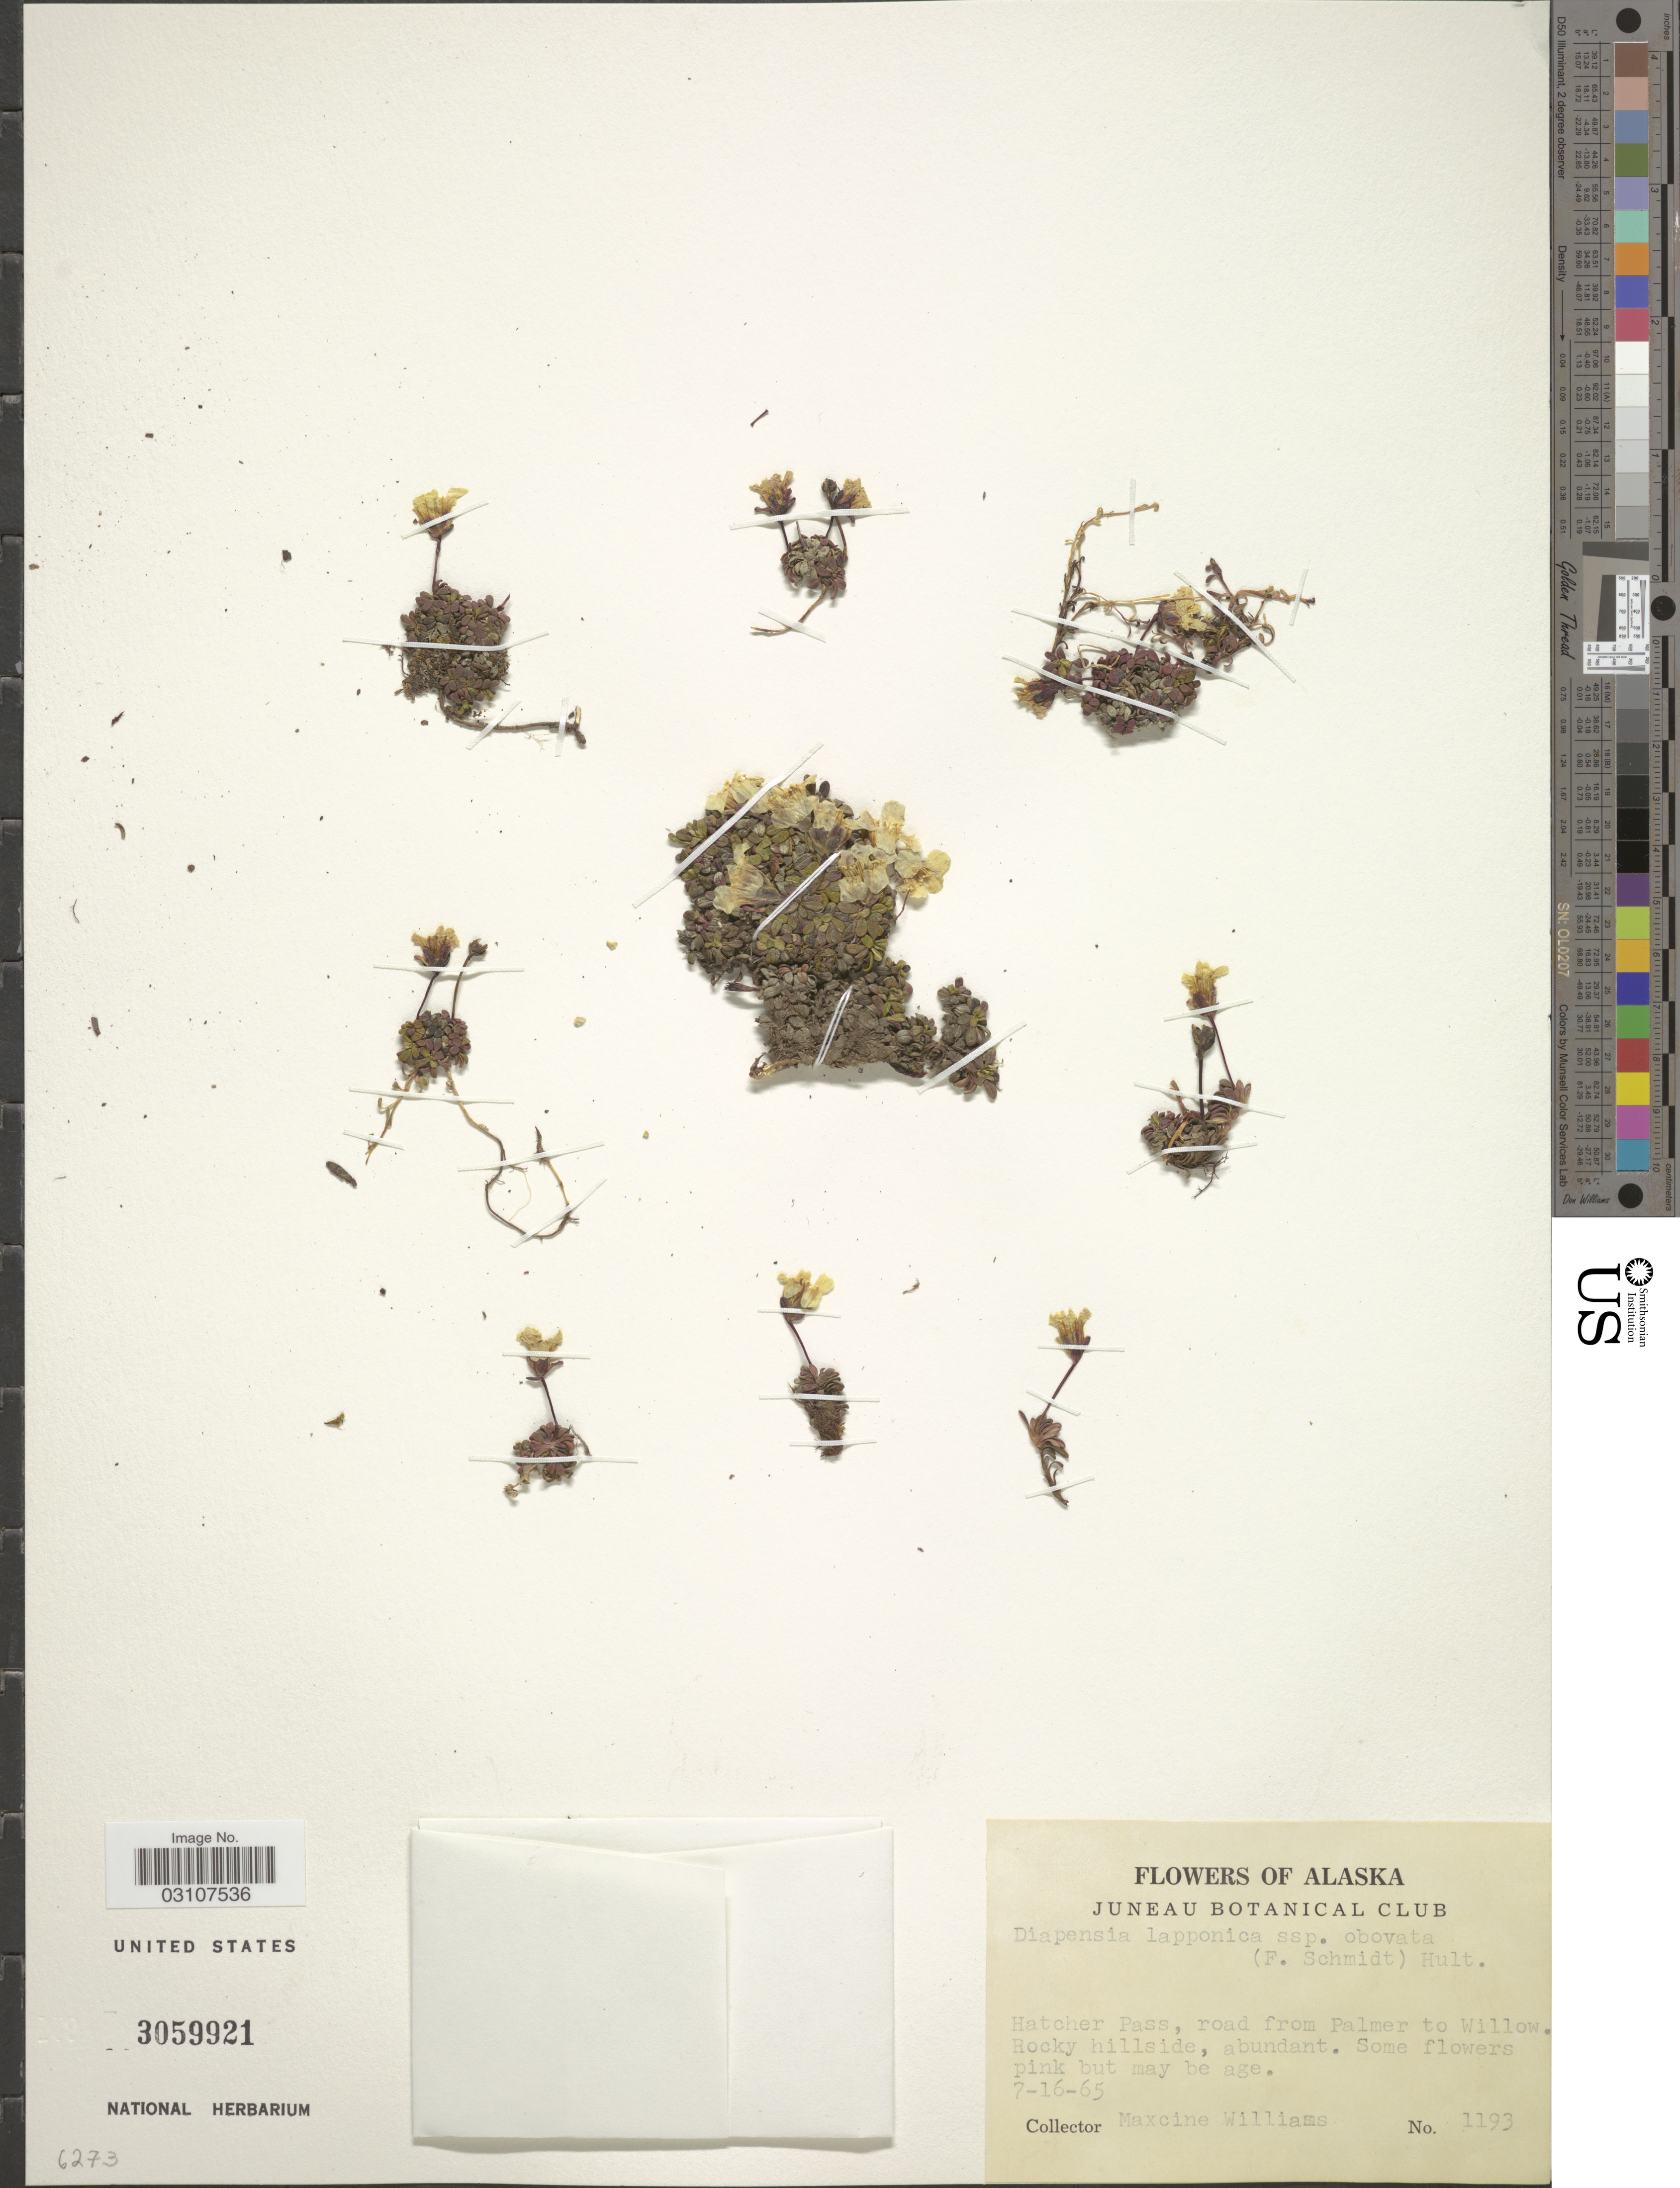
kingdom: Plantae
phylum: Tracheophyta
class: Magnoliopsida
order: Ericales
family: Diapensiaceae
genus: Diapensia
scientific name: Diapensia lapponica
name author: L.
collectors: Mr. Williams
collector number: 1193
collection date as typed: Transcribed d/m/y: 16/7/65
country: United States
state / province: Alaska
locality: Hatcher Pass, road from Palmer to Willow.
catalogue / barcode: US 3059921